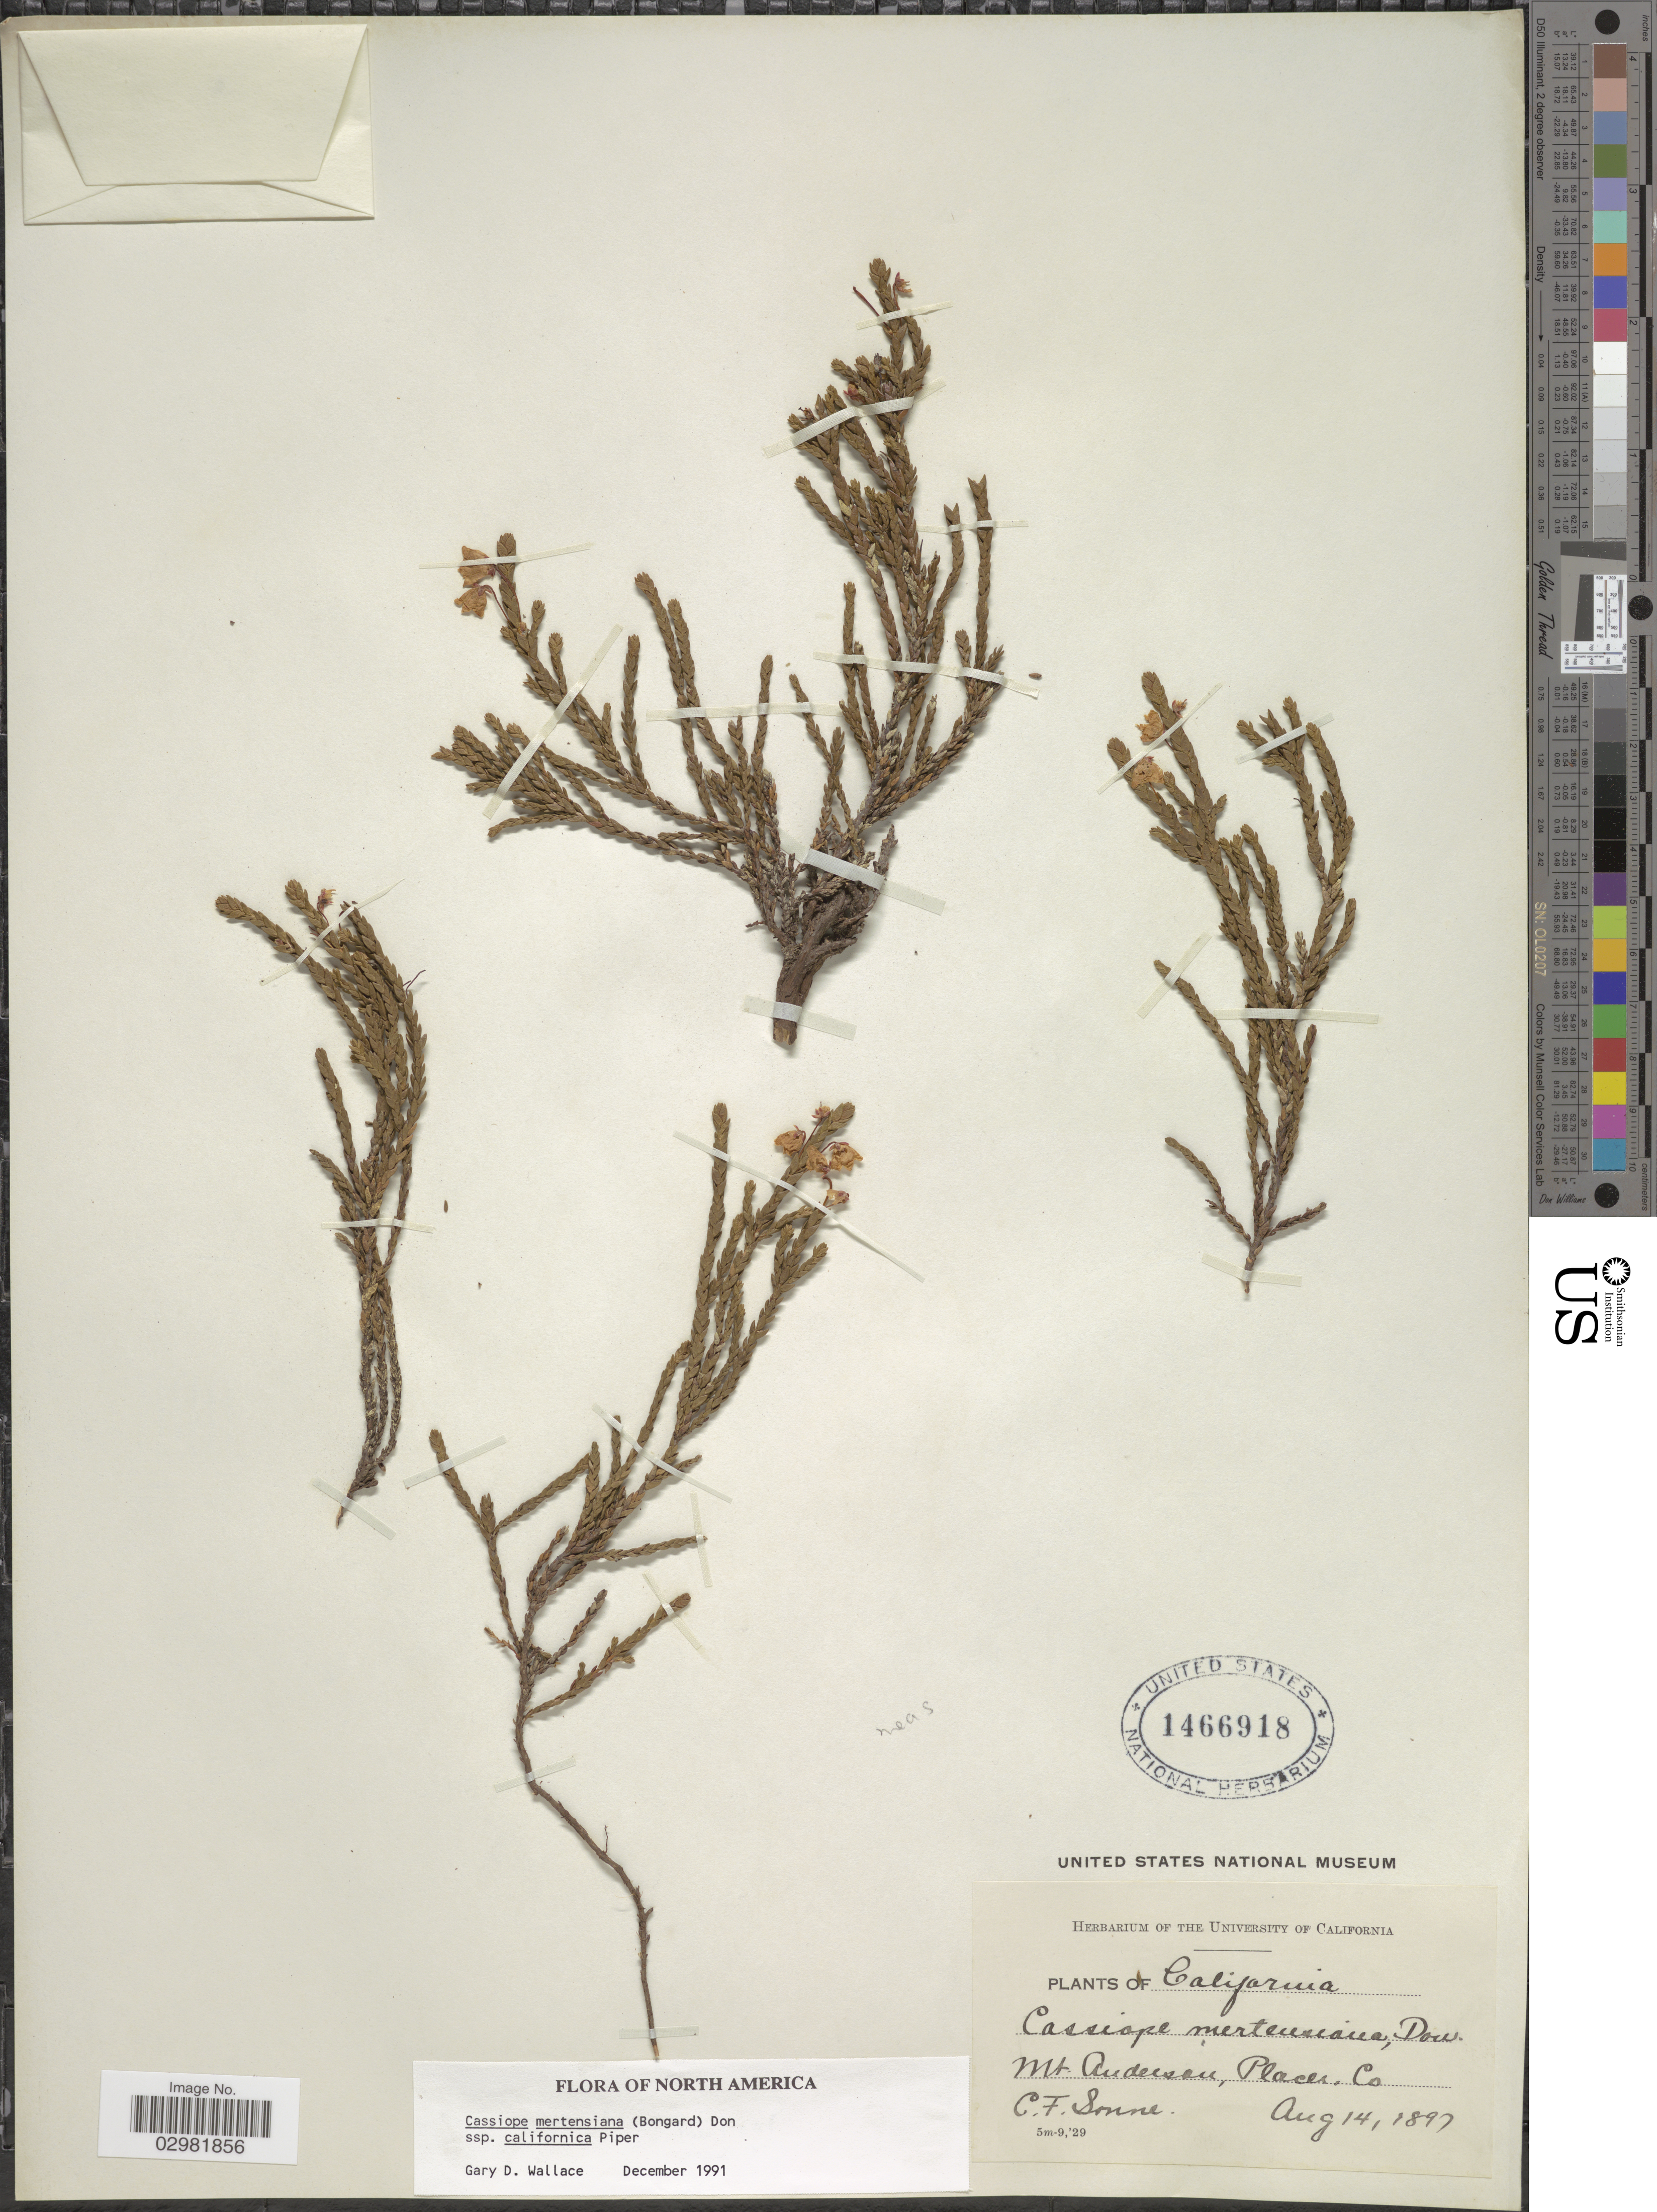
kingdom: Plantae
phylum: Tracheophyta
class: Magnoliopsida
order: Ericales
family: Ericaceae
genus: Cassiope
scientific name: Cassiope mertensiana subsp. californica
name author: Piper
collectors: C. Sonne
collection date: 1897-08-14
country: United States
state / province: California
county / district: Placer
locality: Mt. Anderson, Placer Co.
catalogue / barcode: US 1466918